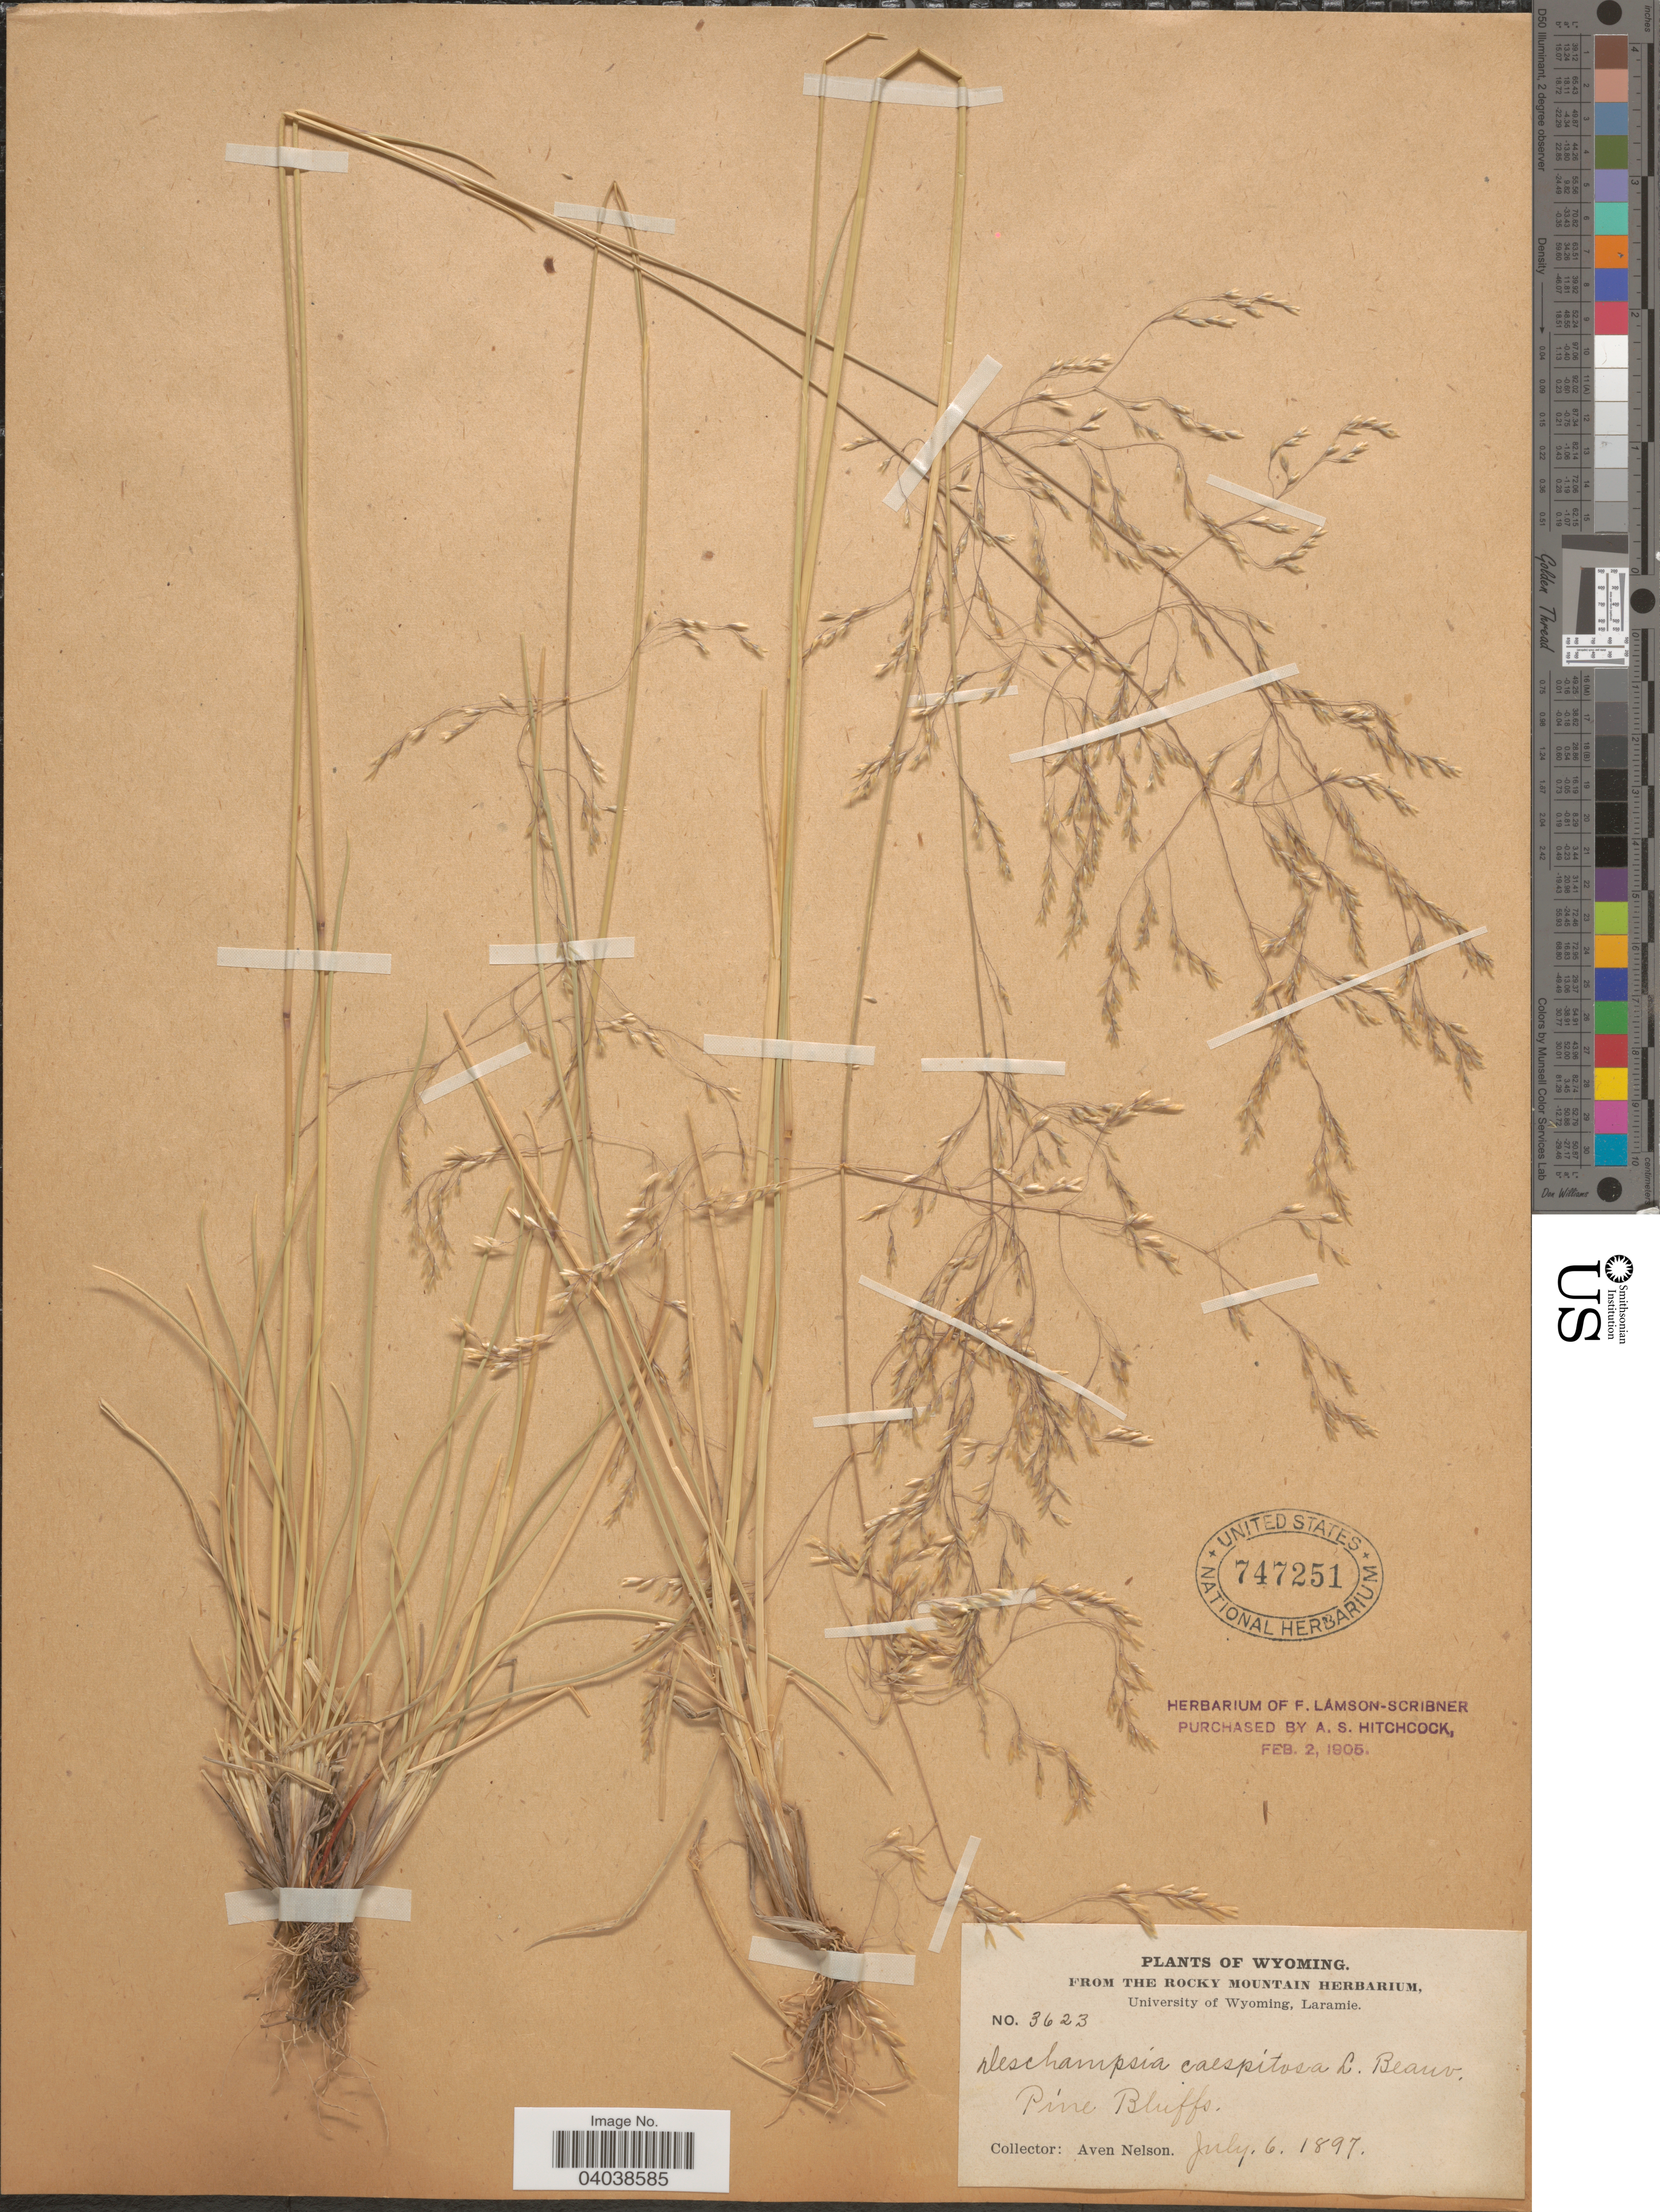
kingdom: Plantae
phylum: Tracheophyta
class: Liliopsida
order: Poales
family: Poaceae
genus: Deschampsia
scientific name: Deschampsia cespitosa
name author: (L.) P. Beauv.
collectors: A. Nelson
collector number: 3623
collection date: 1897-07-06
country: United States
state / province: Wyoming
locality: Pine Bluffs.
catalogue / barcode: US 747251